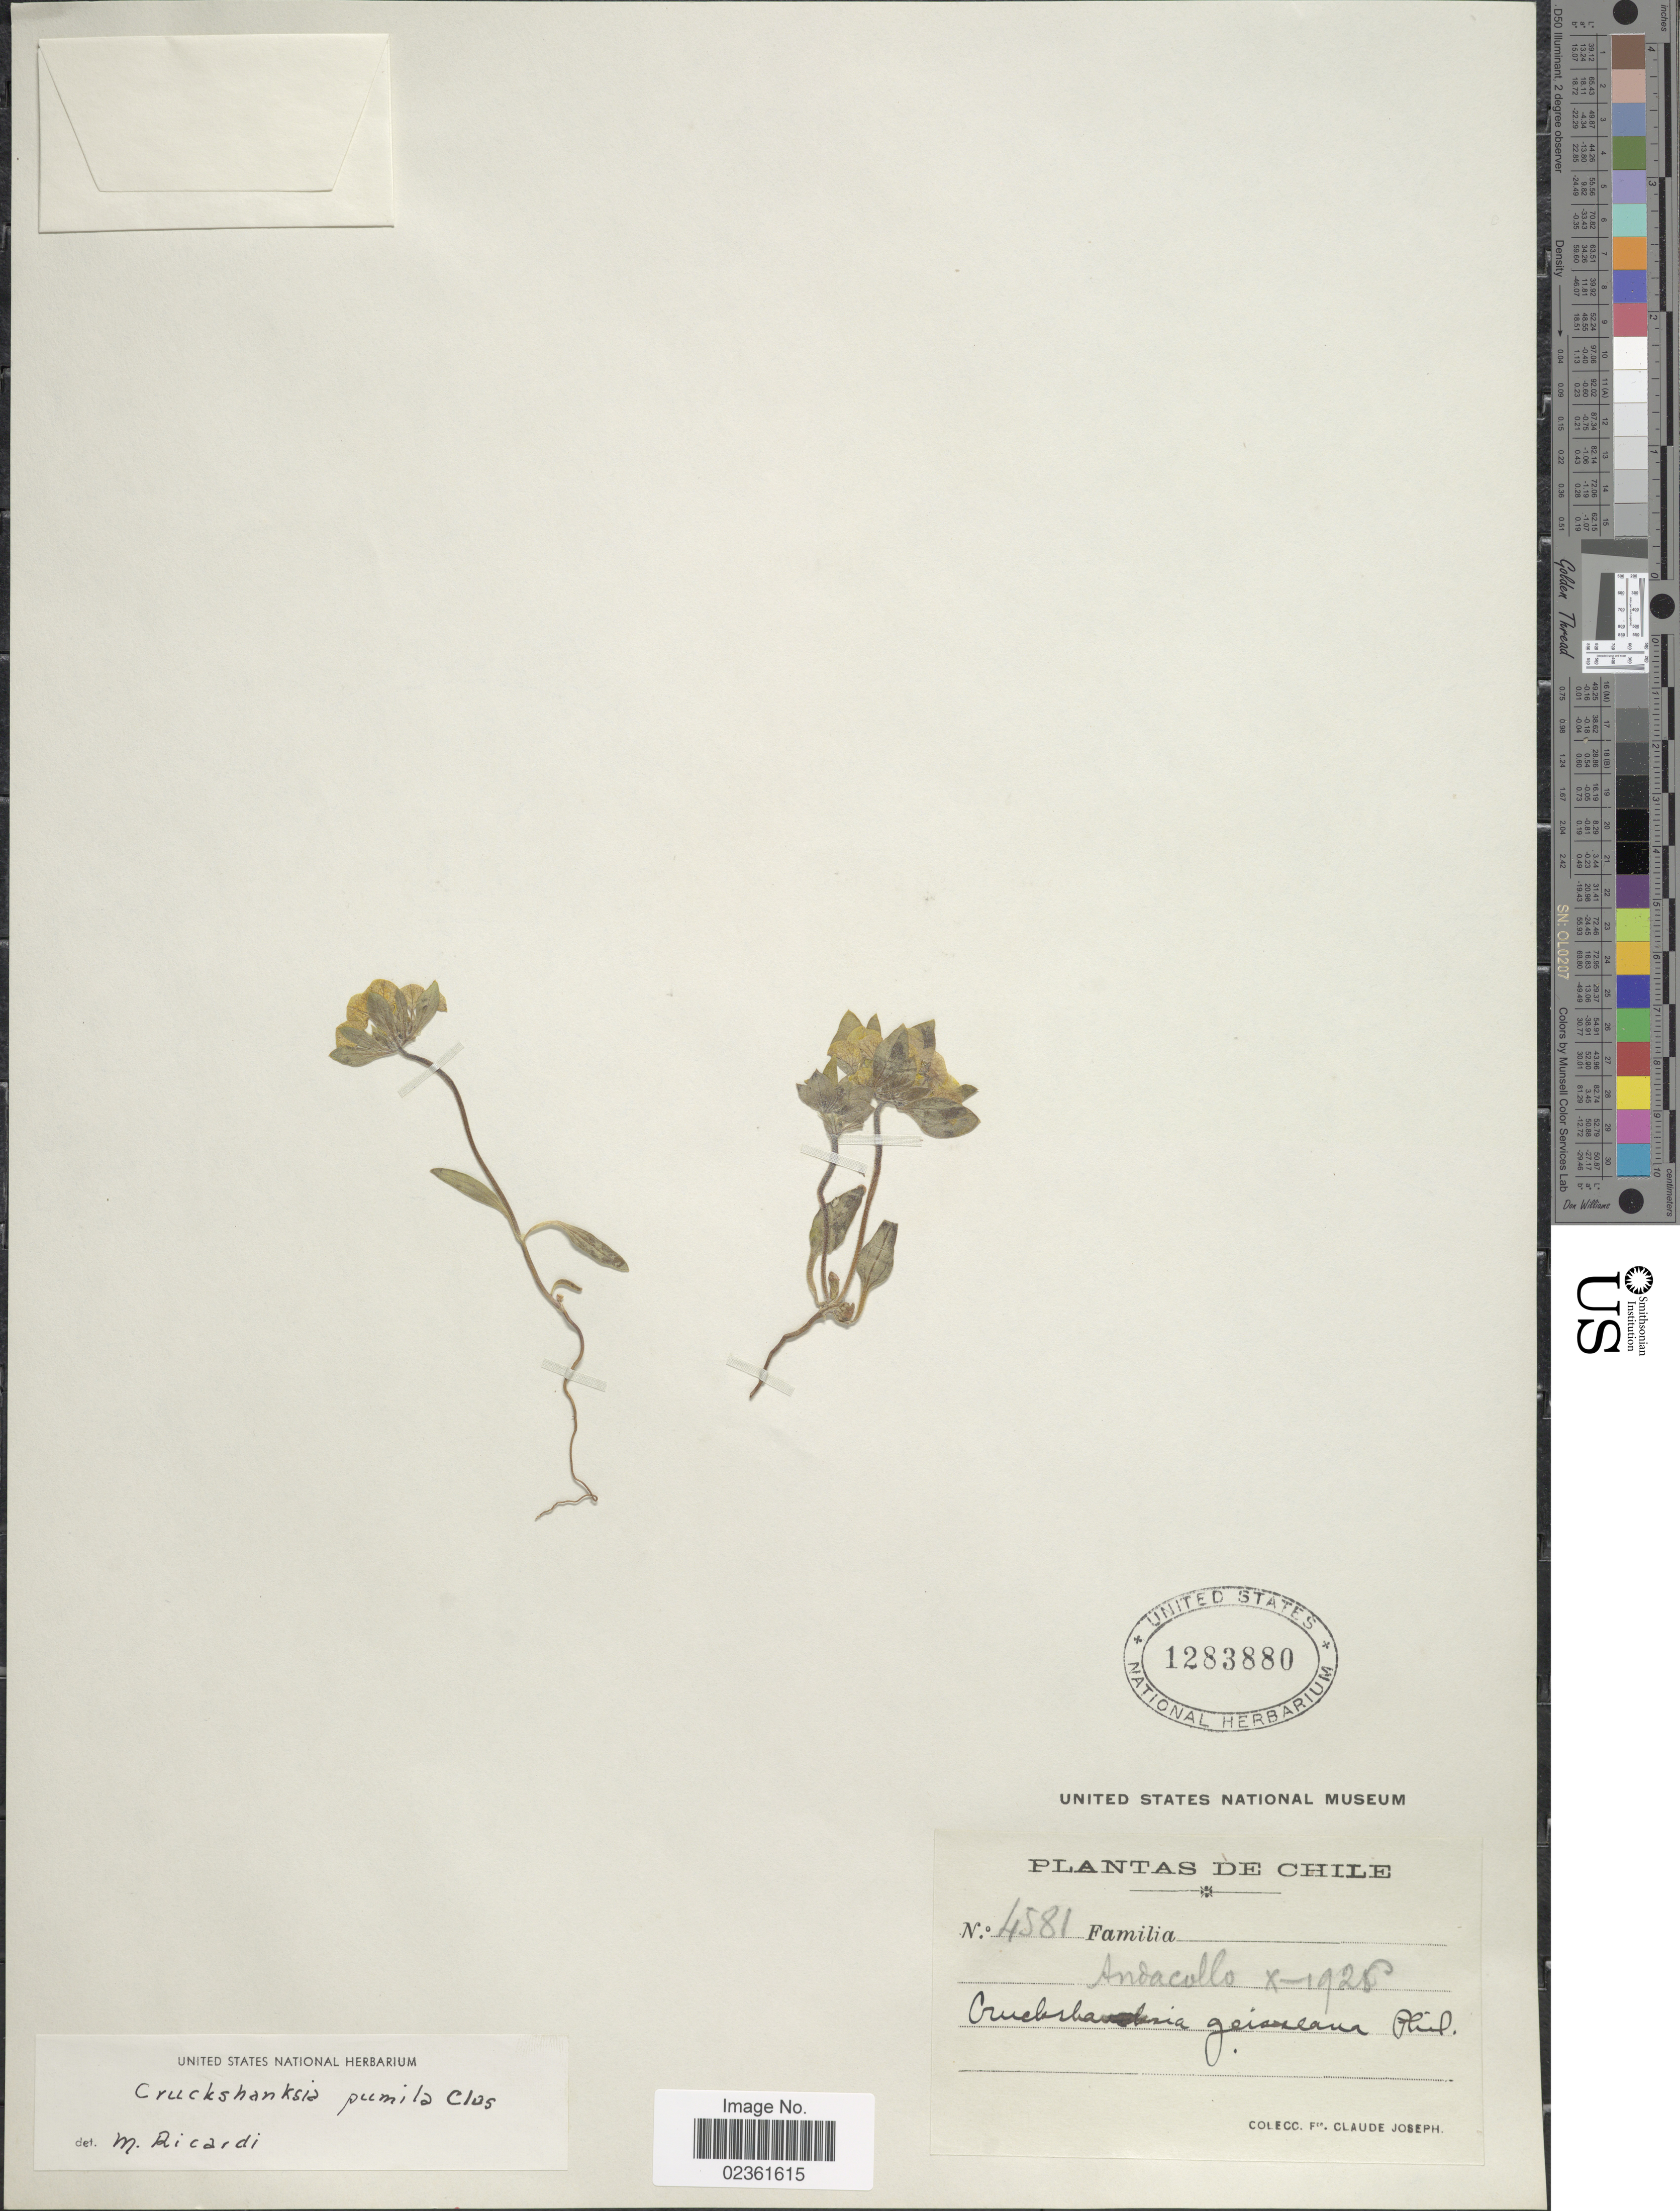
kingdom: Plantae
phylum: Tracheophyta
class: Magnoliopsida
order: Gentianales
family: Rubiaceae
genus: Cruckshanksia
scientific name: Cruckshanksia pumila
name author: Clos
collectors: Bro. Claude-Joseph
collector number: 4581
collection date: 1928-10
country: Chile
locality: Andacollo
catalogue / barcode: US 1283880